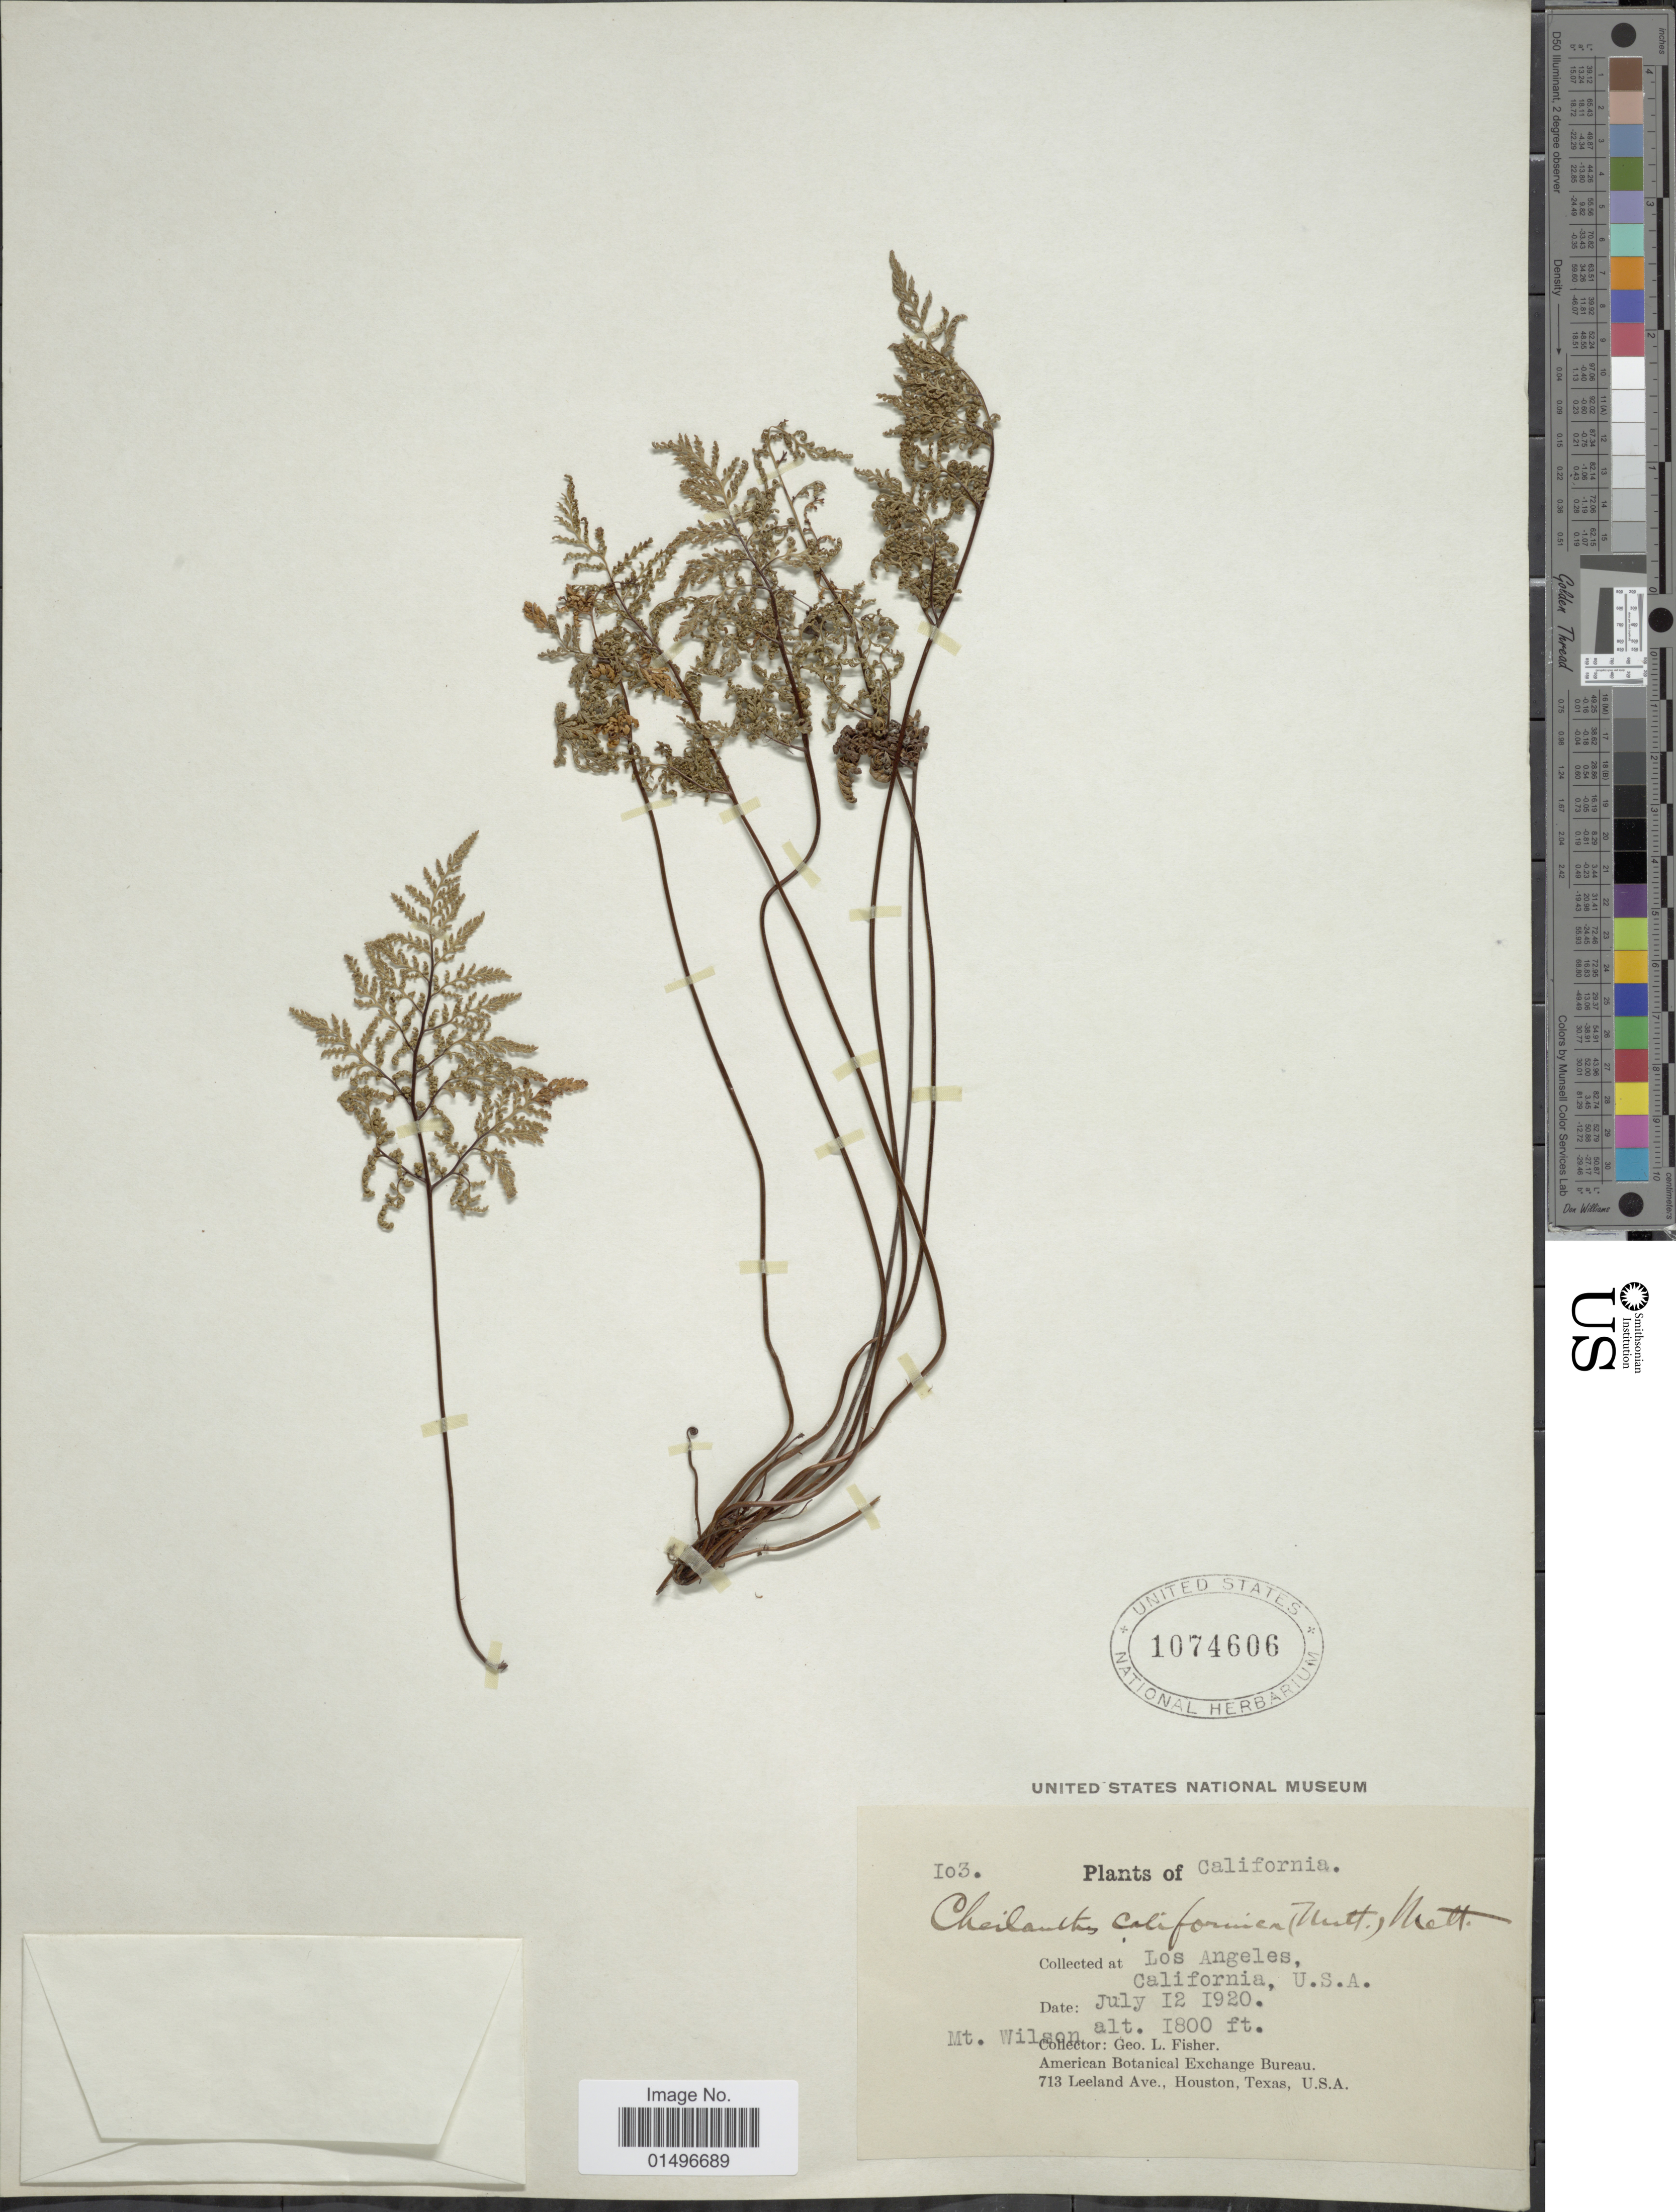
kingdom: Plantae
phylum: Tracheophyta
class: Polypodiopsida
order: Polypodiales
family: Pteridaceae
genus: Aspidotis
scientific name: Aspidotis californica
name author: (Hook.) Nutt. ex Copel.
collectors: G. L. Fisher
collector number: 103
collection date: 1920-07-12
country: United States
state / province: California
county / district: Los Angeles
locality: California, Los Angeles. Mt. Wilson.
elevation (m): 549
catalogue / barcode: US 1074606